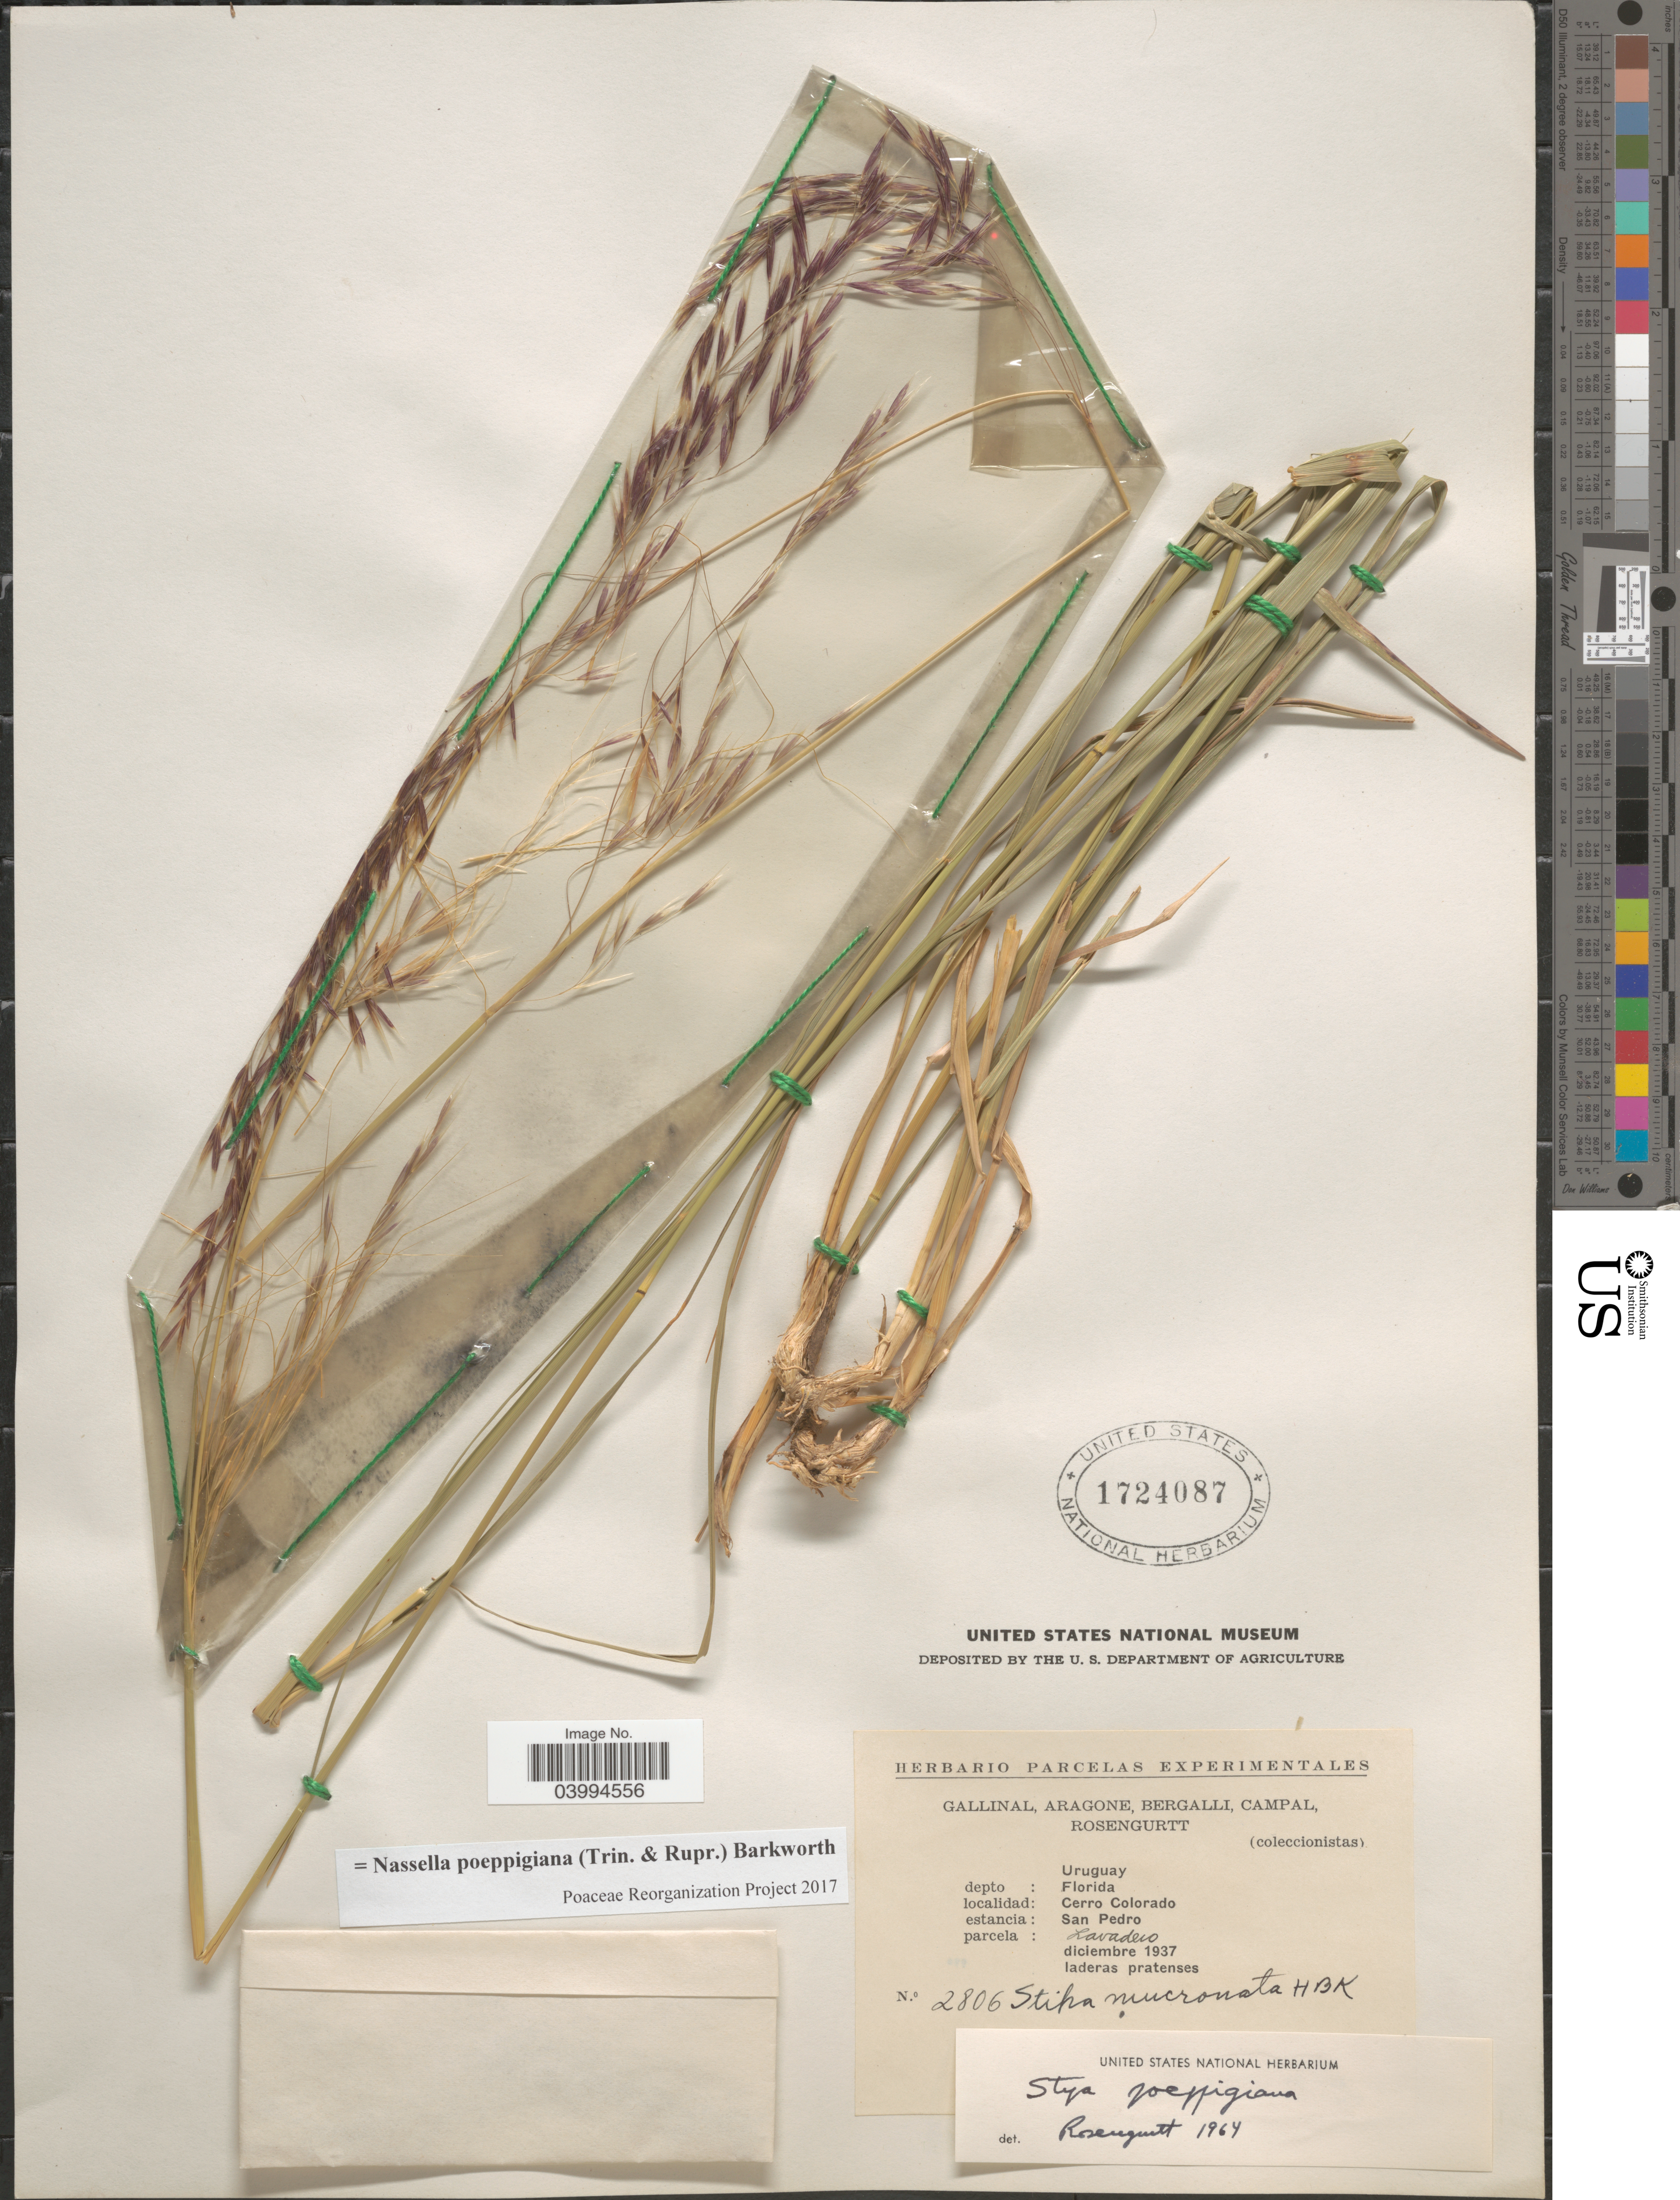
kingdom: Plantae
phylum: Tracheophyta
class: Liliopsida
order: Poales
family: Poaceae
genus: Nassella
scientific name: Nassella poeppigiana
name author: (Trin. & Rupr.) Barkworth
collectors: -. Gallinal, -- Aragone, -- Bergalli, -- Campal & Rosengurtt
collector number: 2806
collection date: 1937-12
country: Uruguay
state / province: Florida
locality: Depto: Florida. Cerro Colorado. Estancia: San Pedro. Parcela: Lavadero.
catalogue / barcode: US 1724087